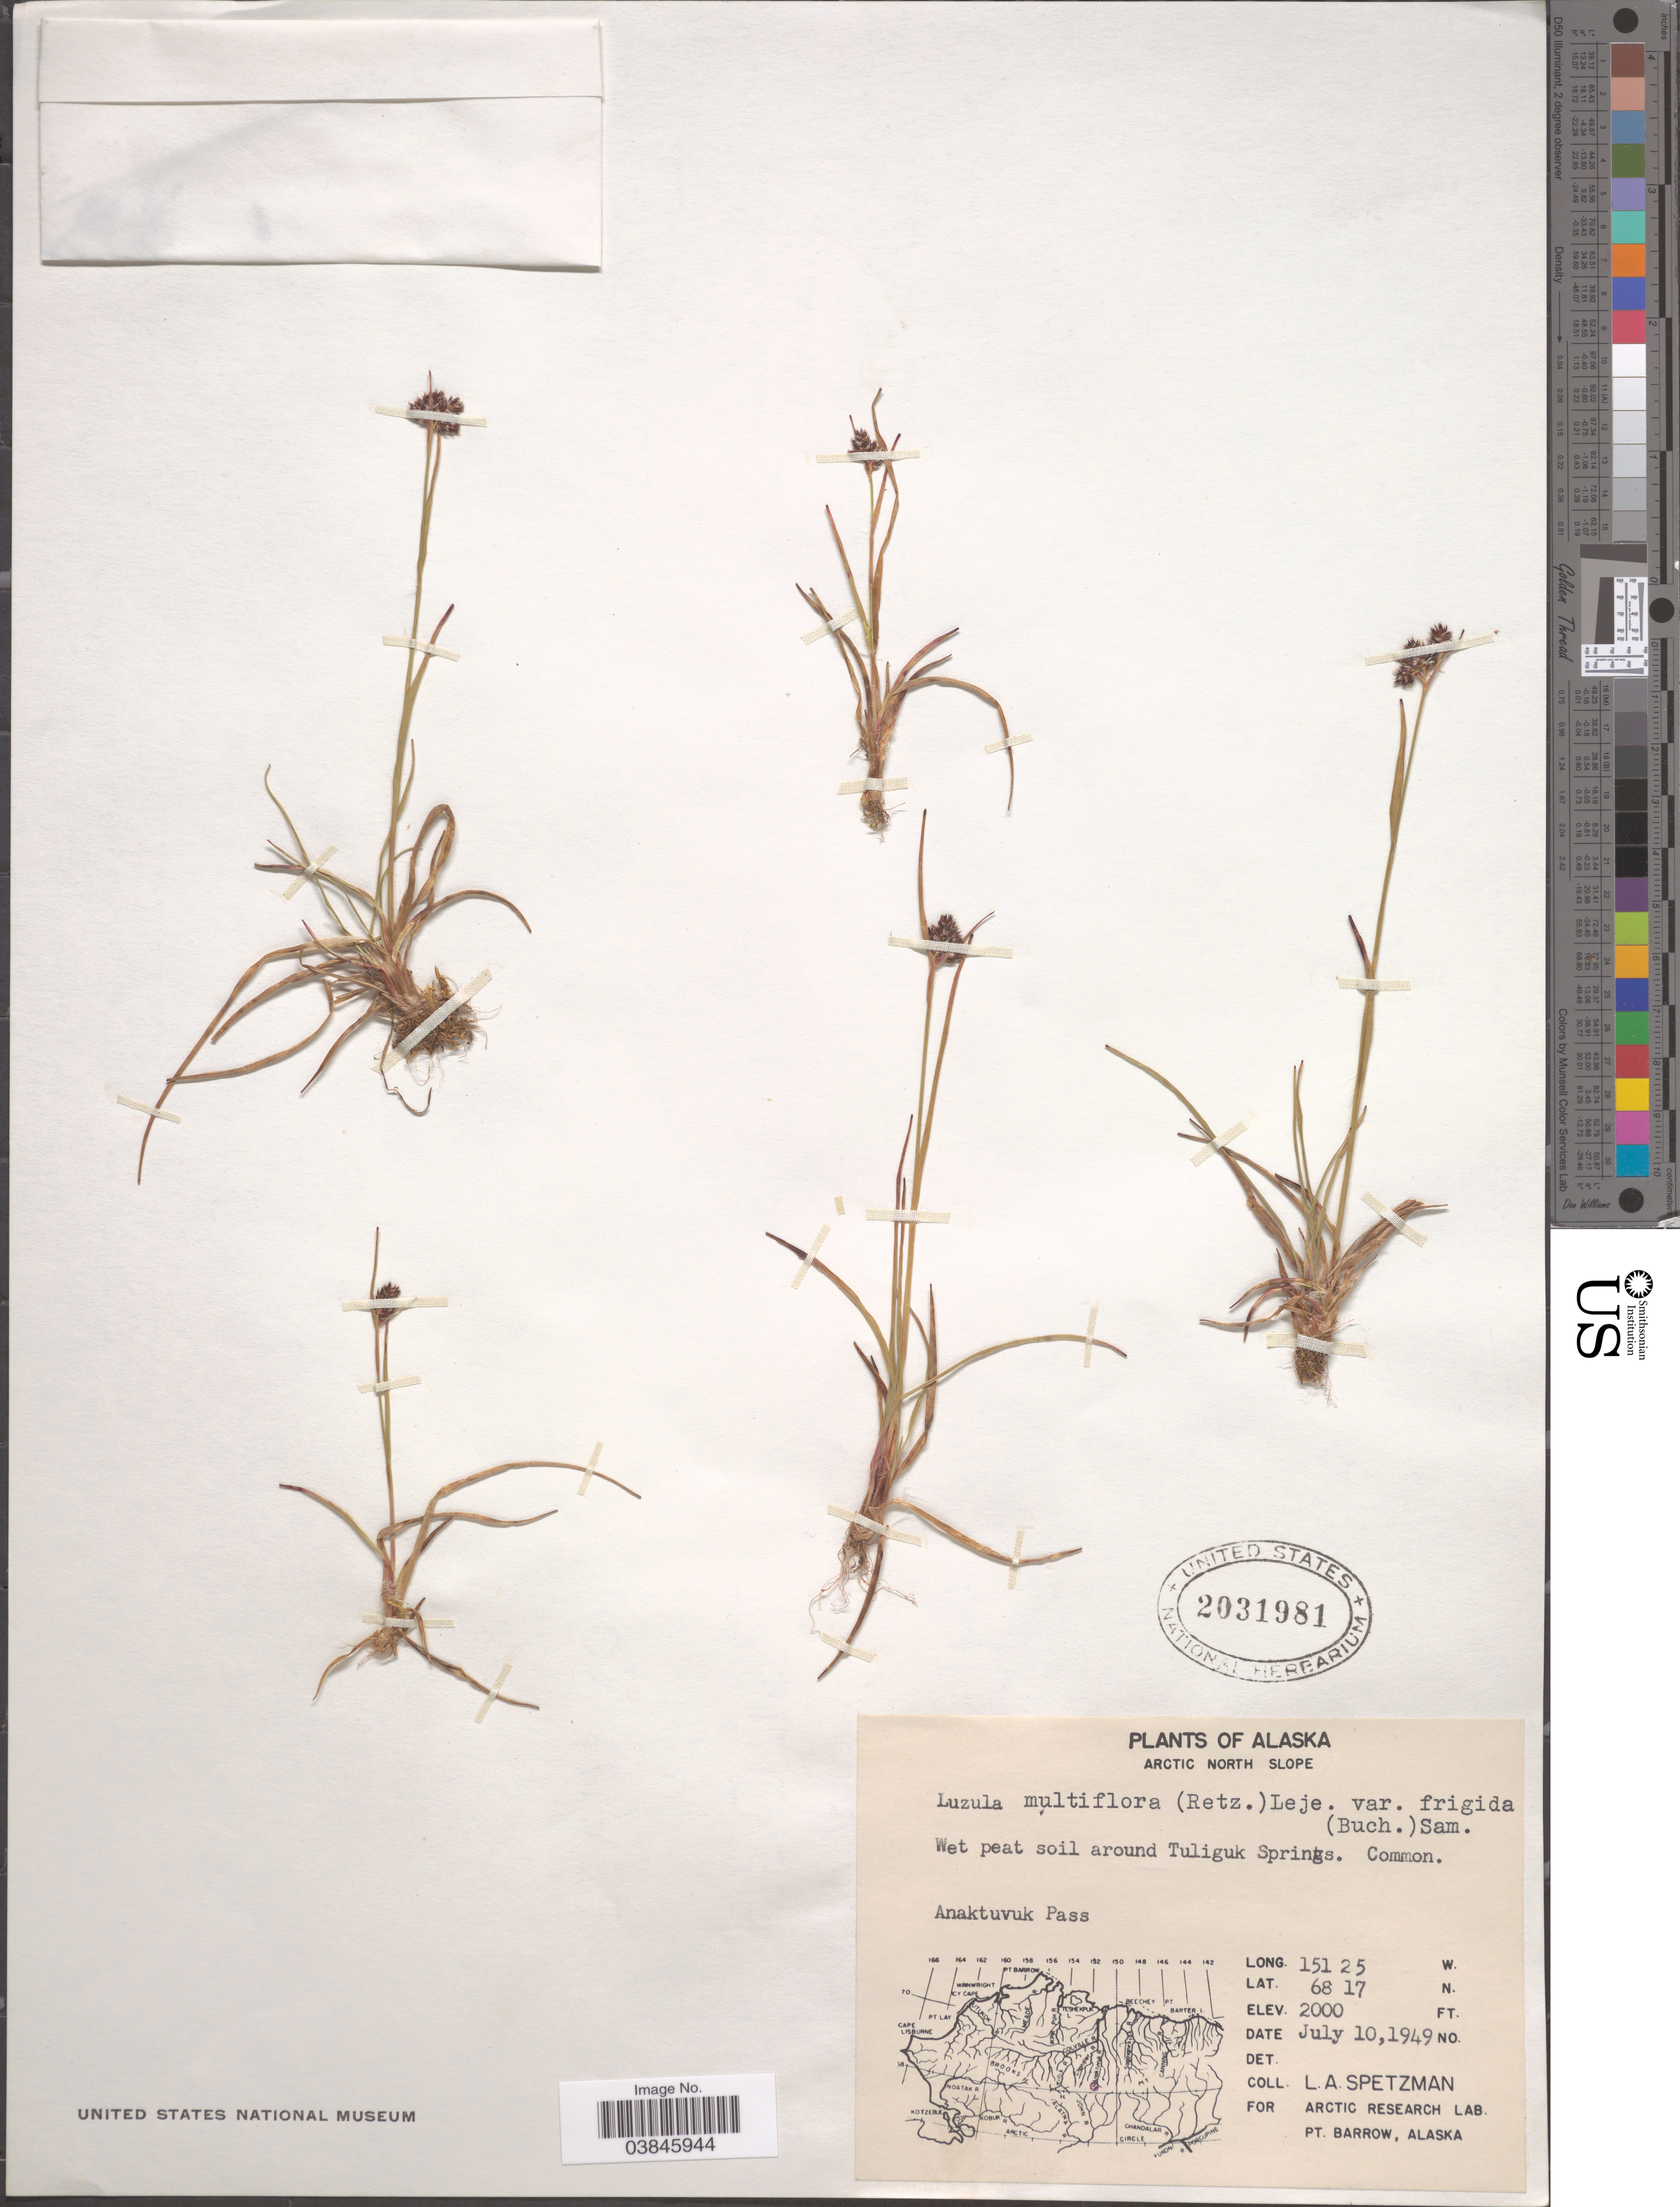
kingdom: Plantae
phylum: Tracheophyta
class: Liliopsida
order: Poales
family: Juncaceae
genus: Luzula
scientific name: Luzula multiflora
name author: (Ehrh.) Lej.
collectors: L. Spetzman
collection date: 1949-07-10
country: United States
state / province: Alaska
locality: Arctic North Slope. Wet peat soil around Tuliguk Springs. Anaktuvuk Pass.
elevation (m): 610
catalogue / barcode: US 2031981